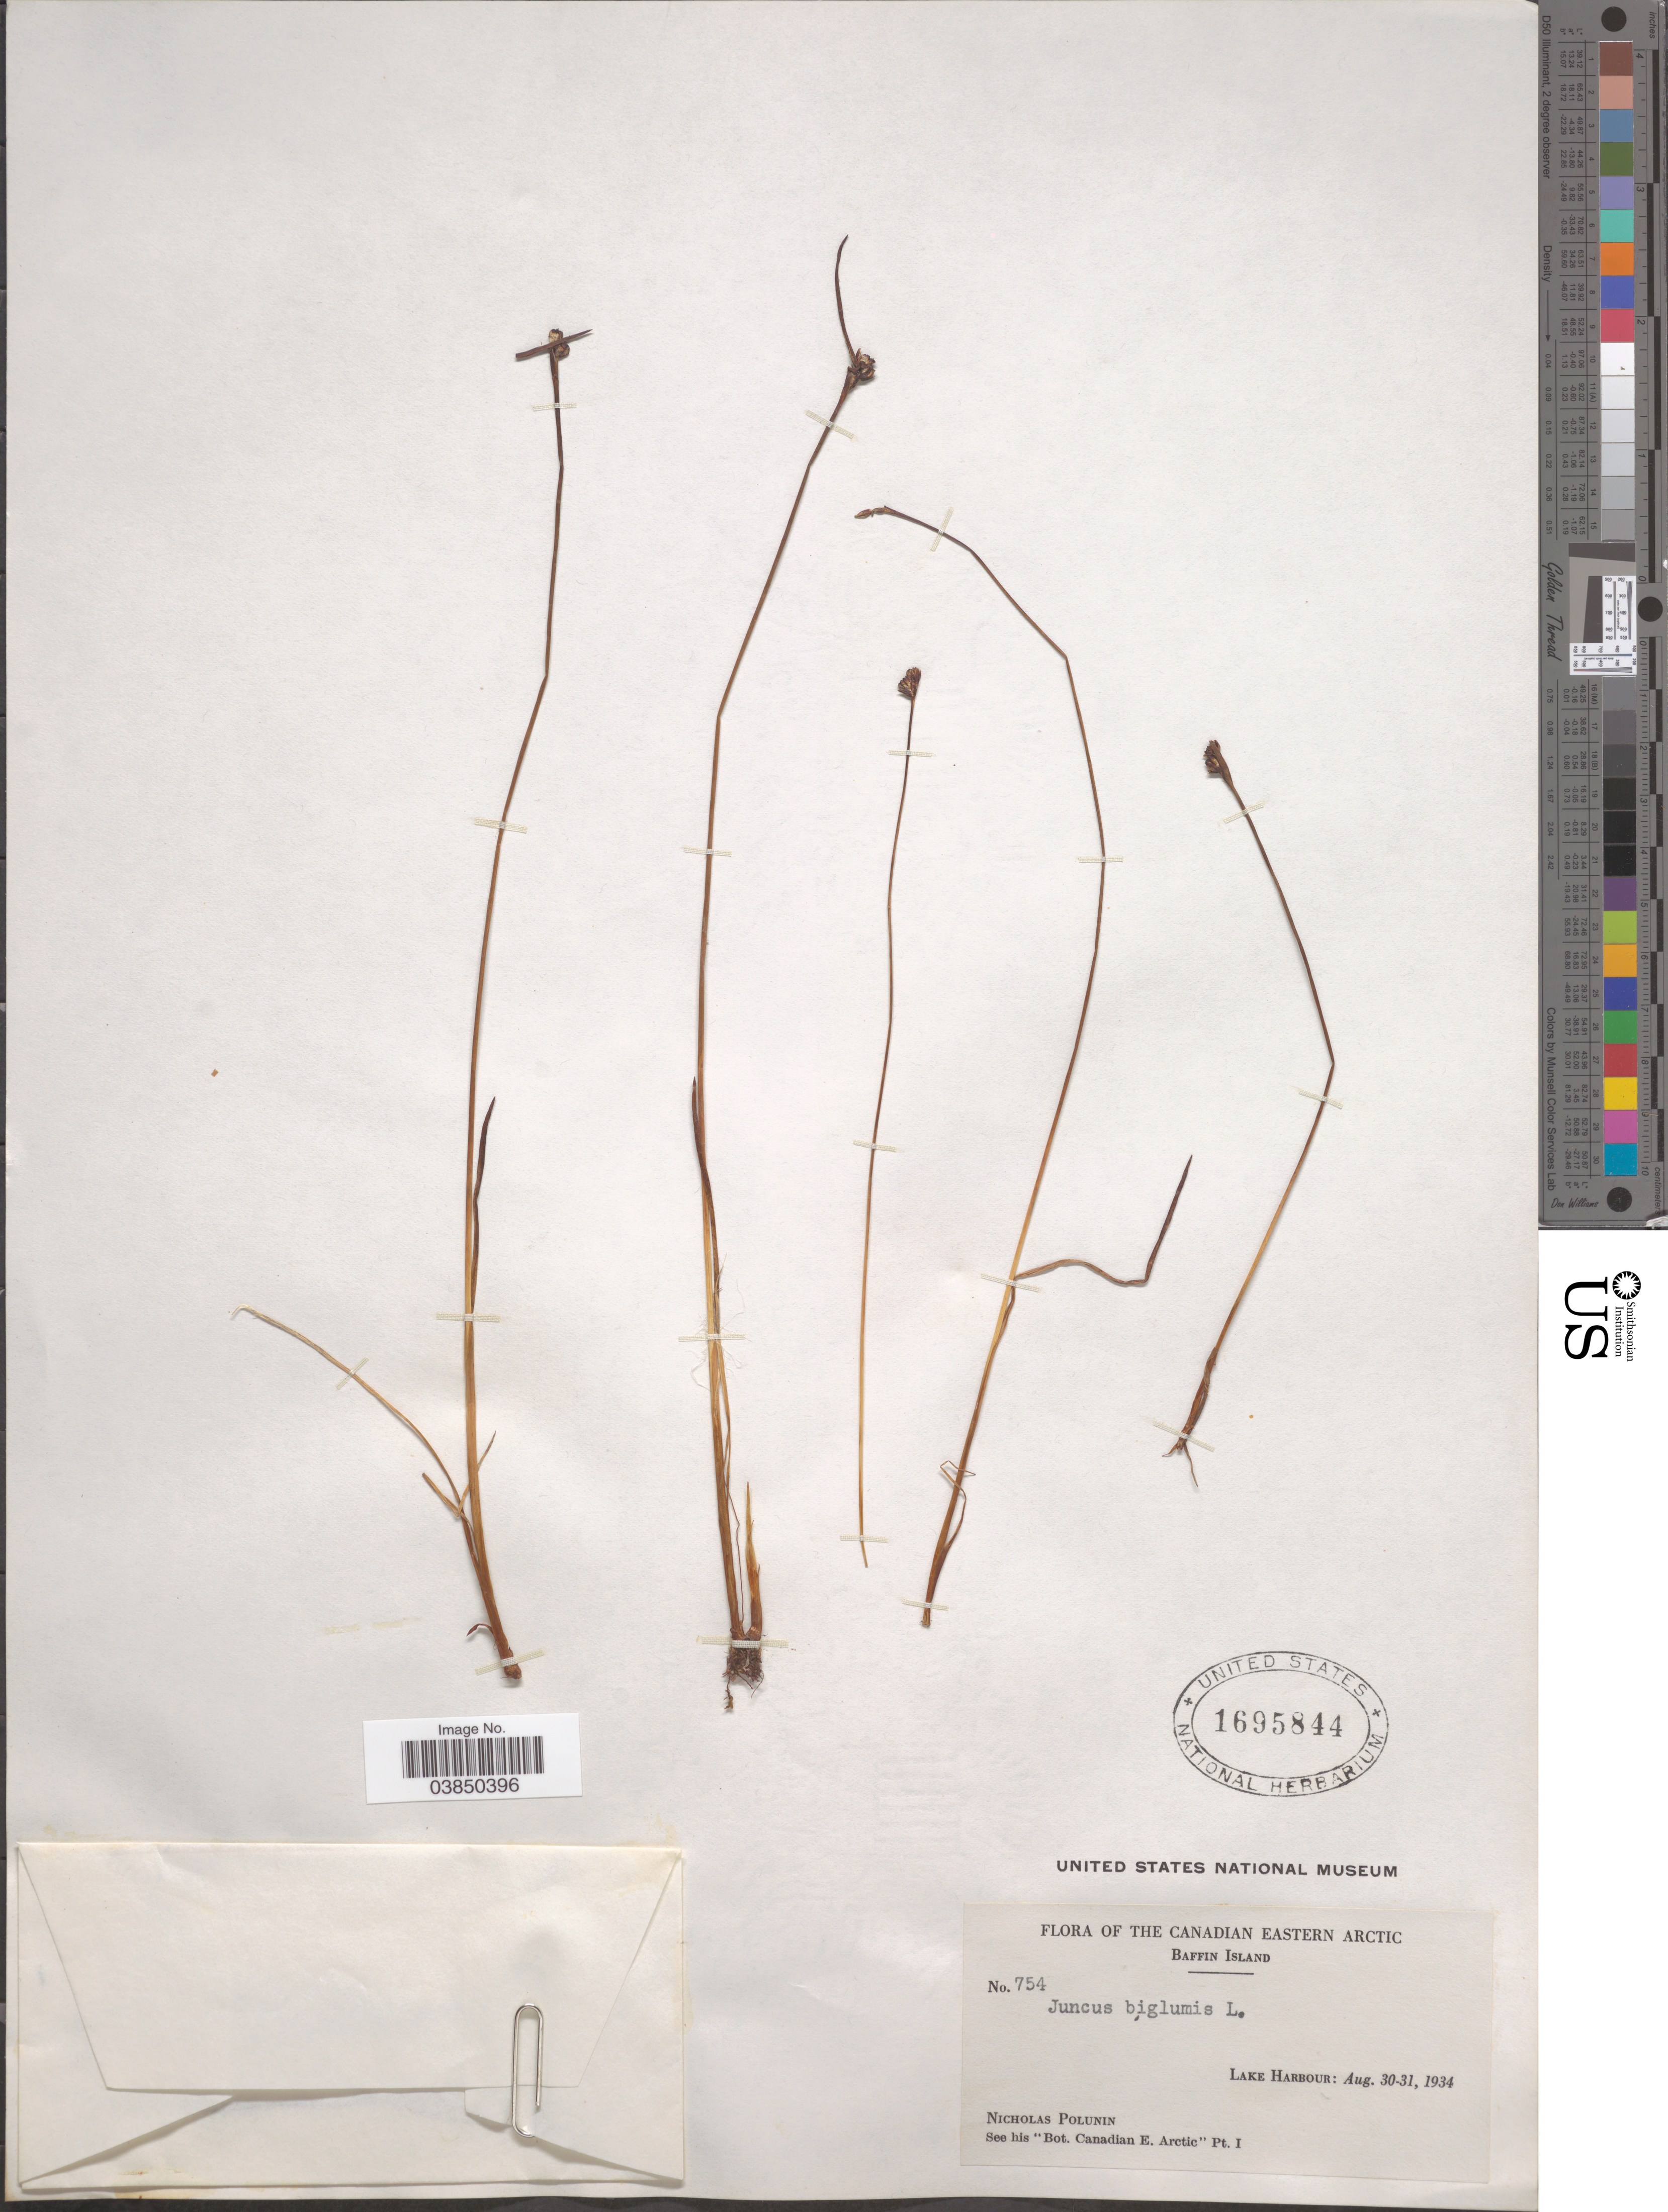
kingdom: Plantae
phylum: Tracheophyta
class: Liliopsida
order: Poales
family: Juncaceae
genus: Juncus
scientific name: Juncus biglumis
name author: L.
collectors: N. V. Polunin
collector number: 754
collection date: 1934-08-30/1934-08-31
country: Canada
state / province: Nunavut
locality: The Canadian Eastern Arctic. Baffin Island. Lake Harbour.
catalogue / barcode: US 1695844